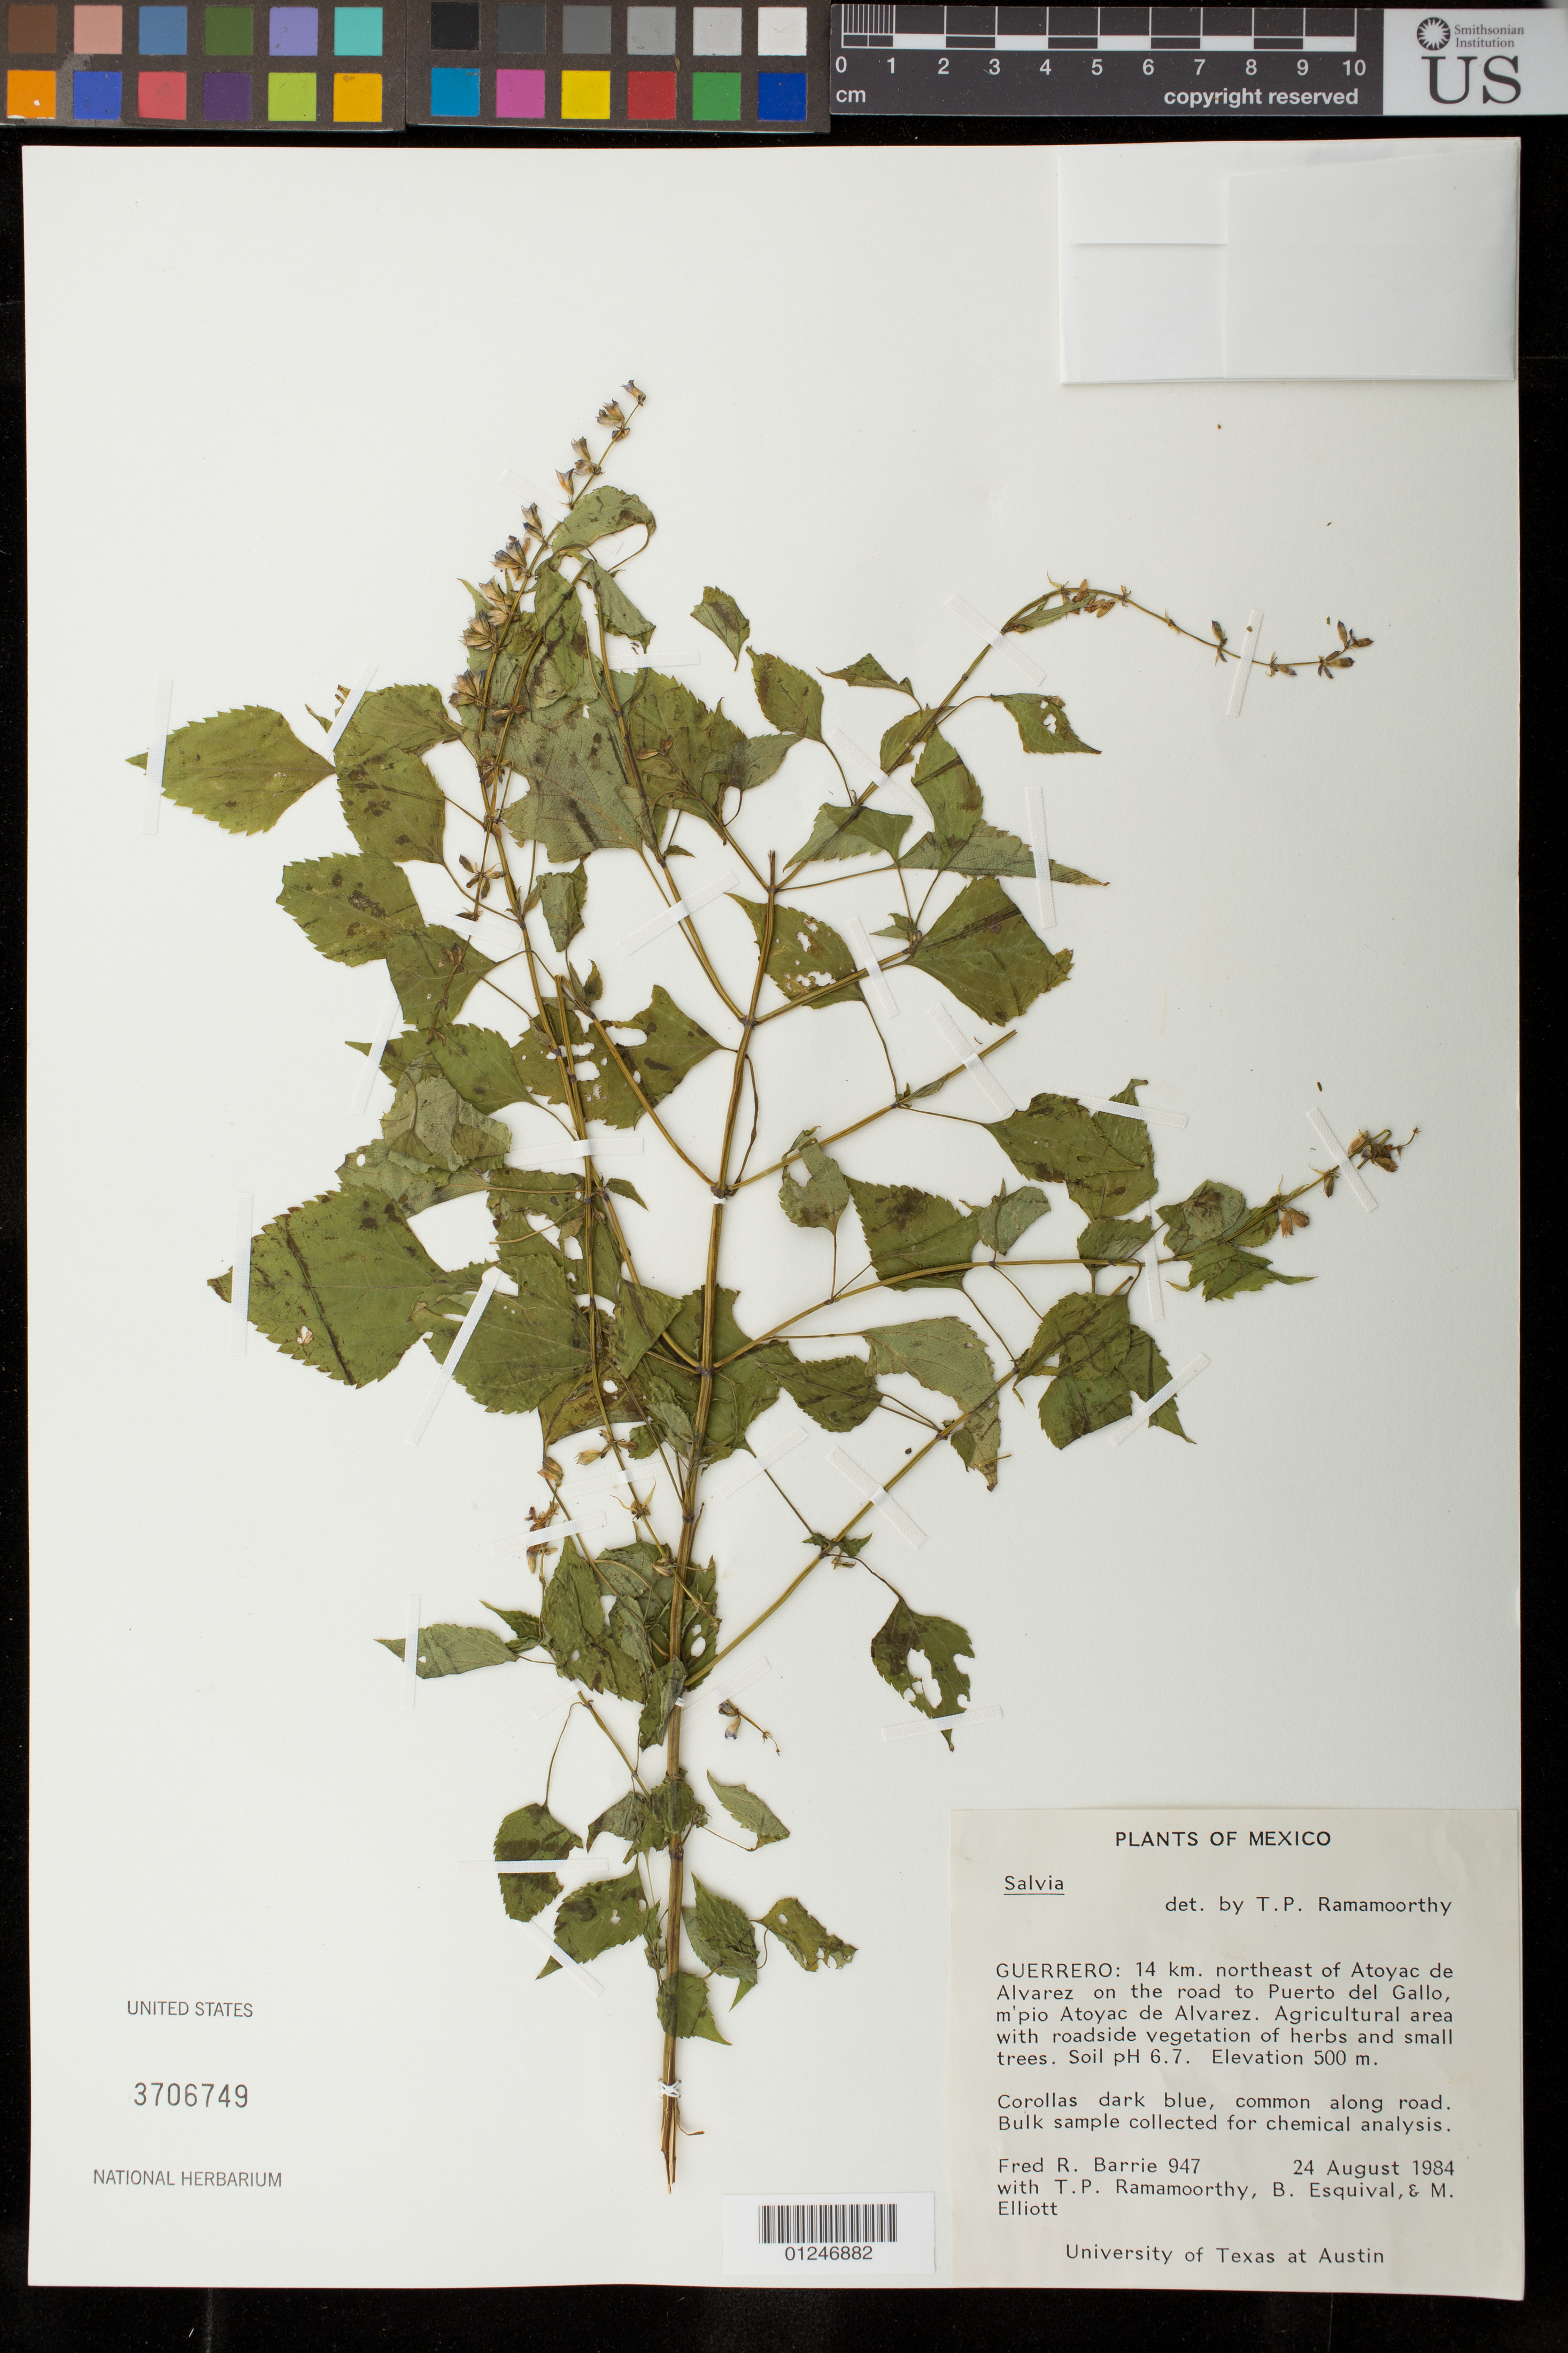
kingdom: Plantae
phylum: Tracheophyta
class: Magnoliopsida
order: Lamiales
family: Lamiaceae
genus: Salvia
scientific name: Salvia sp.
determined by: Ramamoorthy, T. P.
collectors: F. R. Barrie, T. P. Ramamoorthy, B. Esquival & M. Elliott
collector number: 947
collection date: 1984-08-24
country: Mexico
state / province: Guerrero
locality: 14 km NE of Atoyac de Alvarez on the road to Puerto del Gallo, m'pio Atoyac de Alvarez.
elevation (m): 500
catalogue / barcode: US 3706749